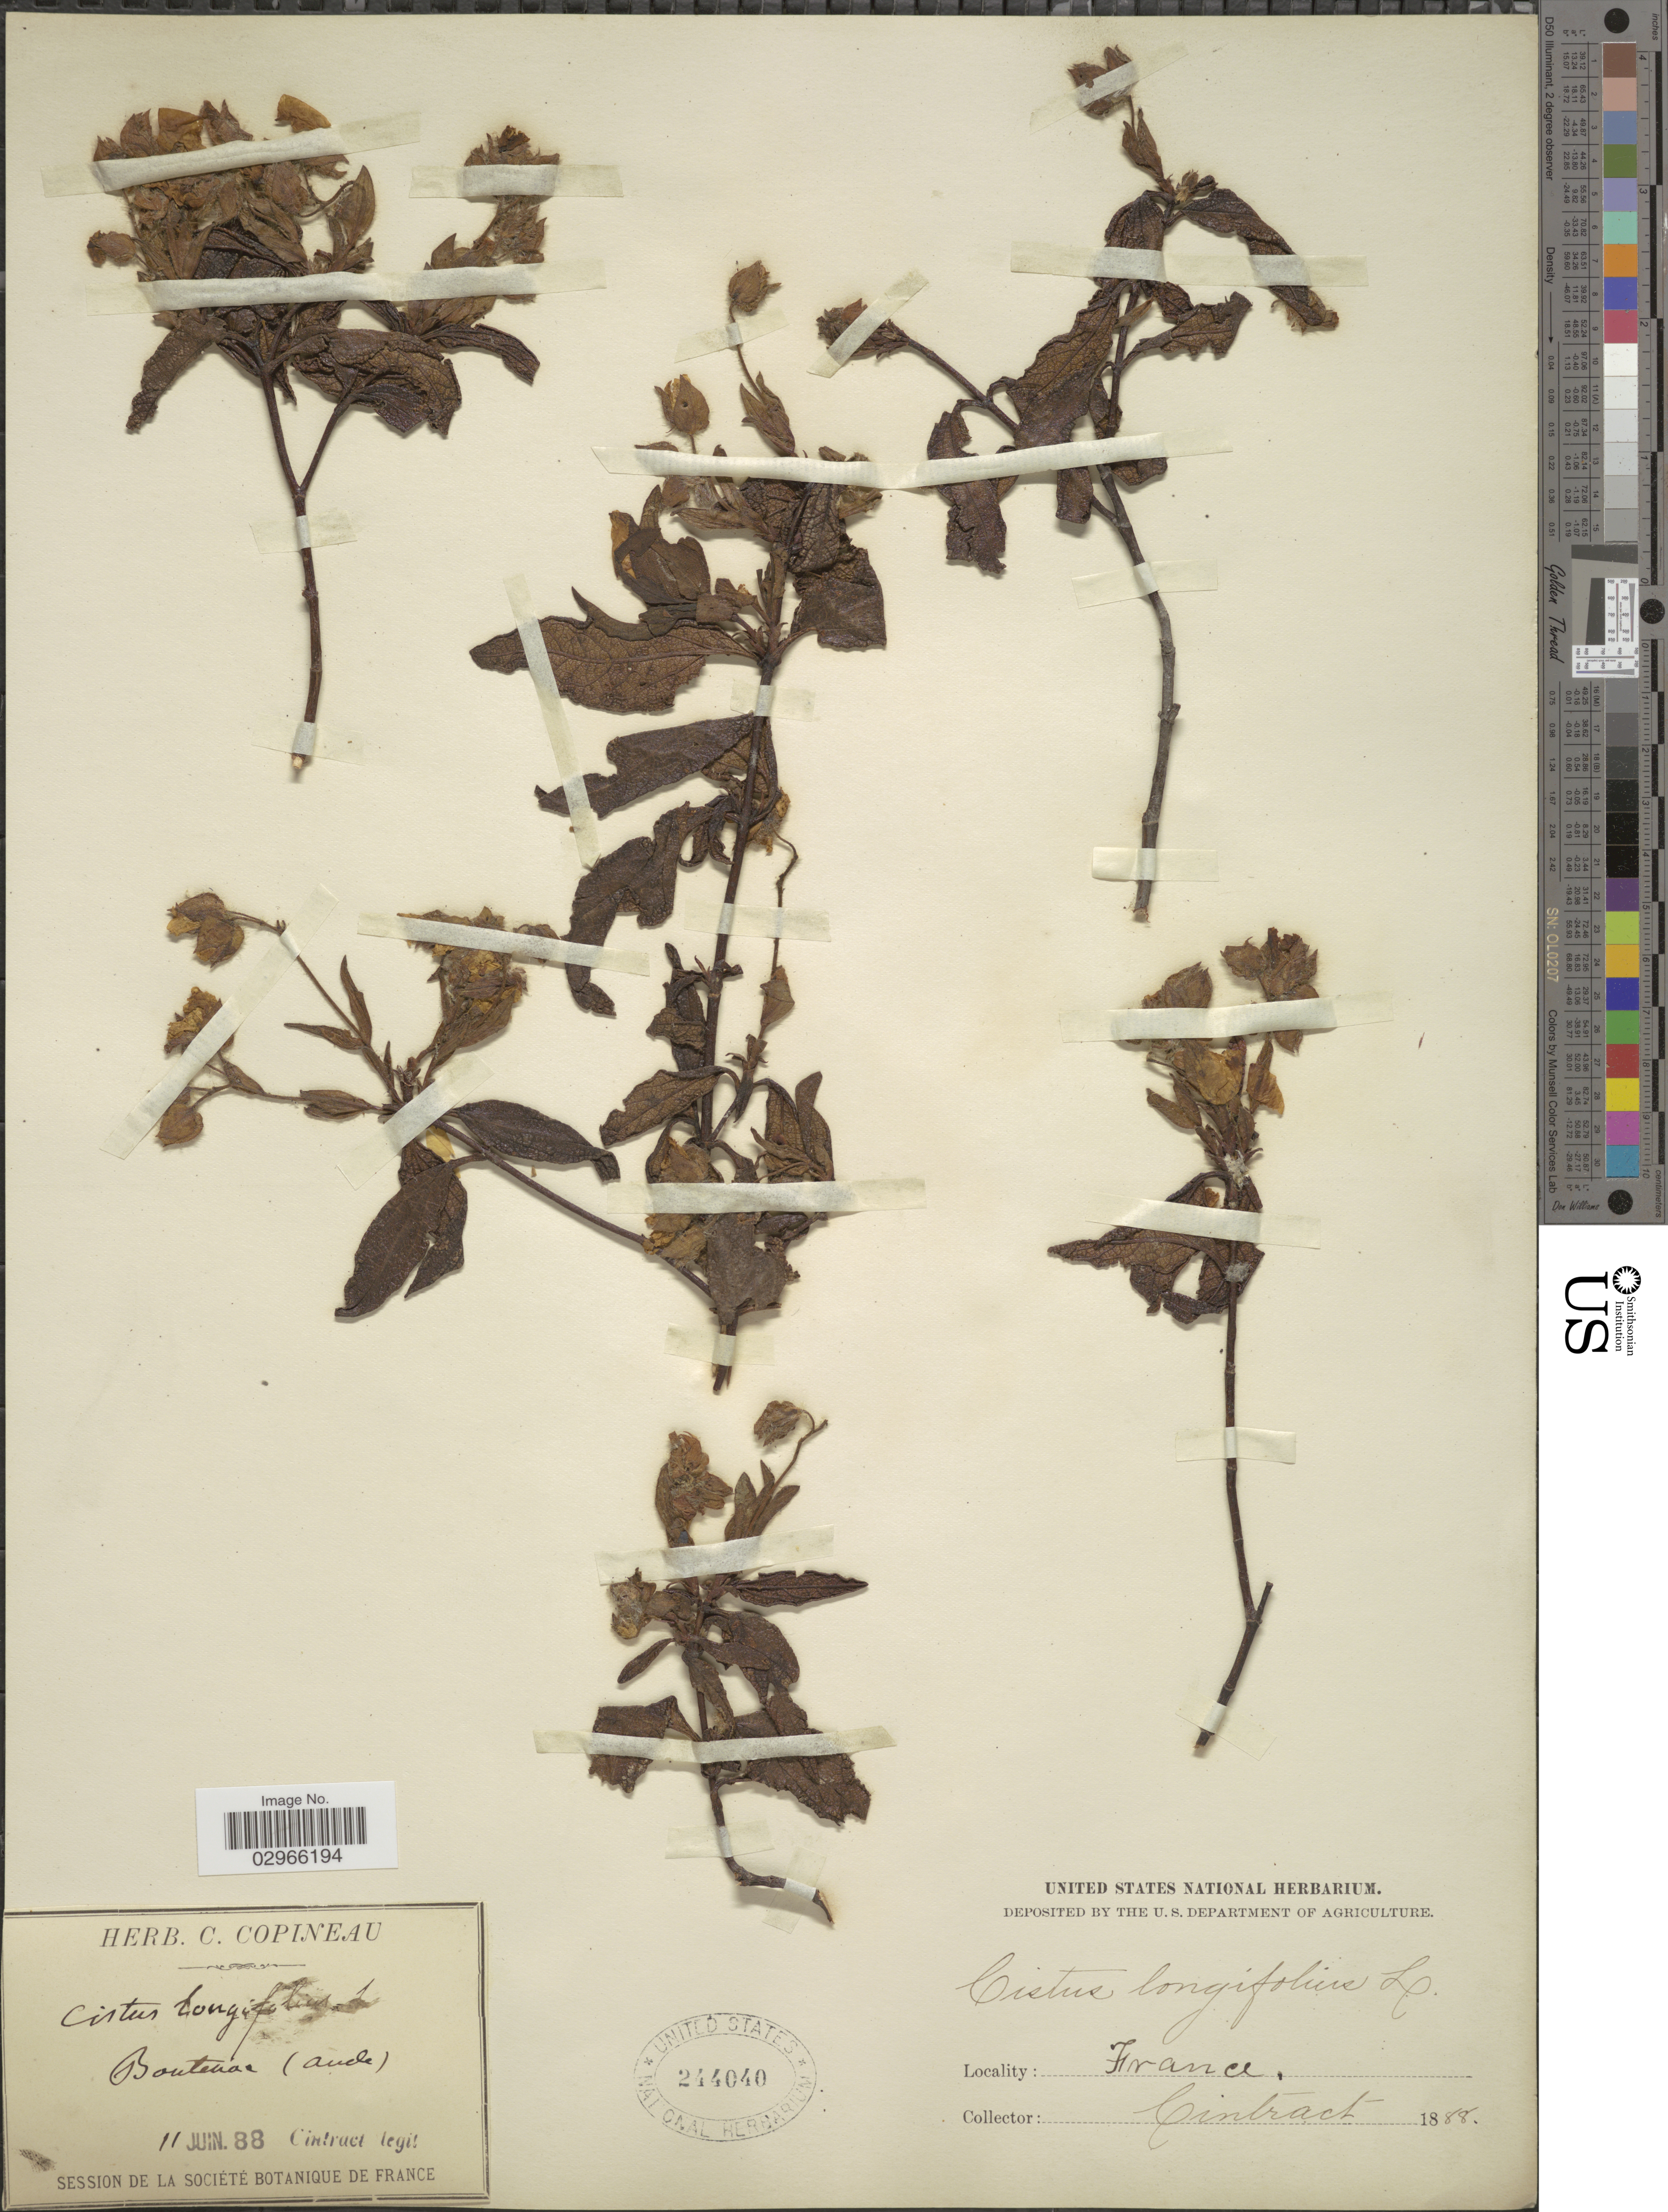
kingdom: Plantae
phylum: Tracheophyta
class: Magnoliopsida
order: Malvales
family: Cistaceae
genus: Cistus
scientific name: Cistus longifolius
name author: Mill.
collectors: Cintract, --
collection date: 1888-06-11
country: France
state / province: Occitanie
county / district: Aude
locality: Boutenac (Aude).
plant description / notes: Corrected "Bouteanau (Ande)" to "Boutenac (Aude)."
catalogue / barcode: US 244040